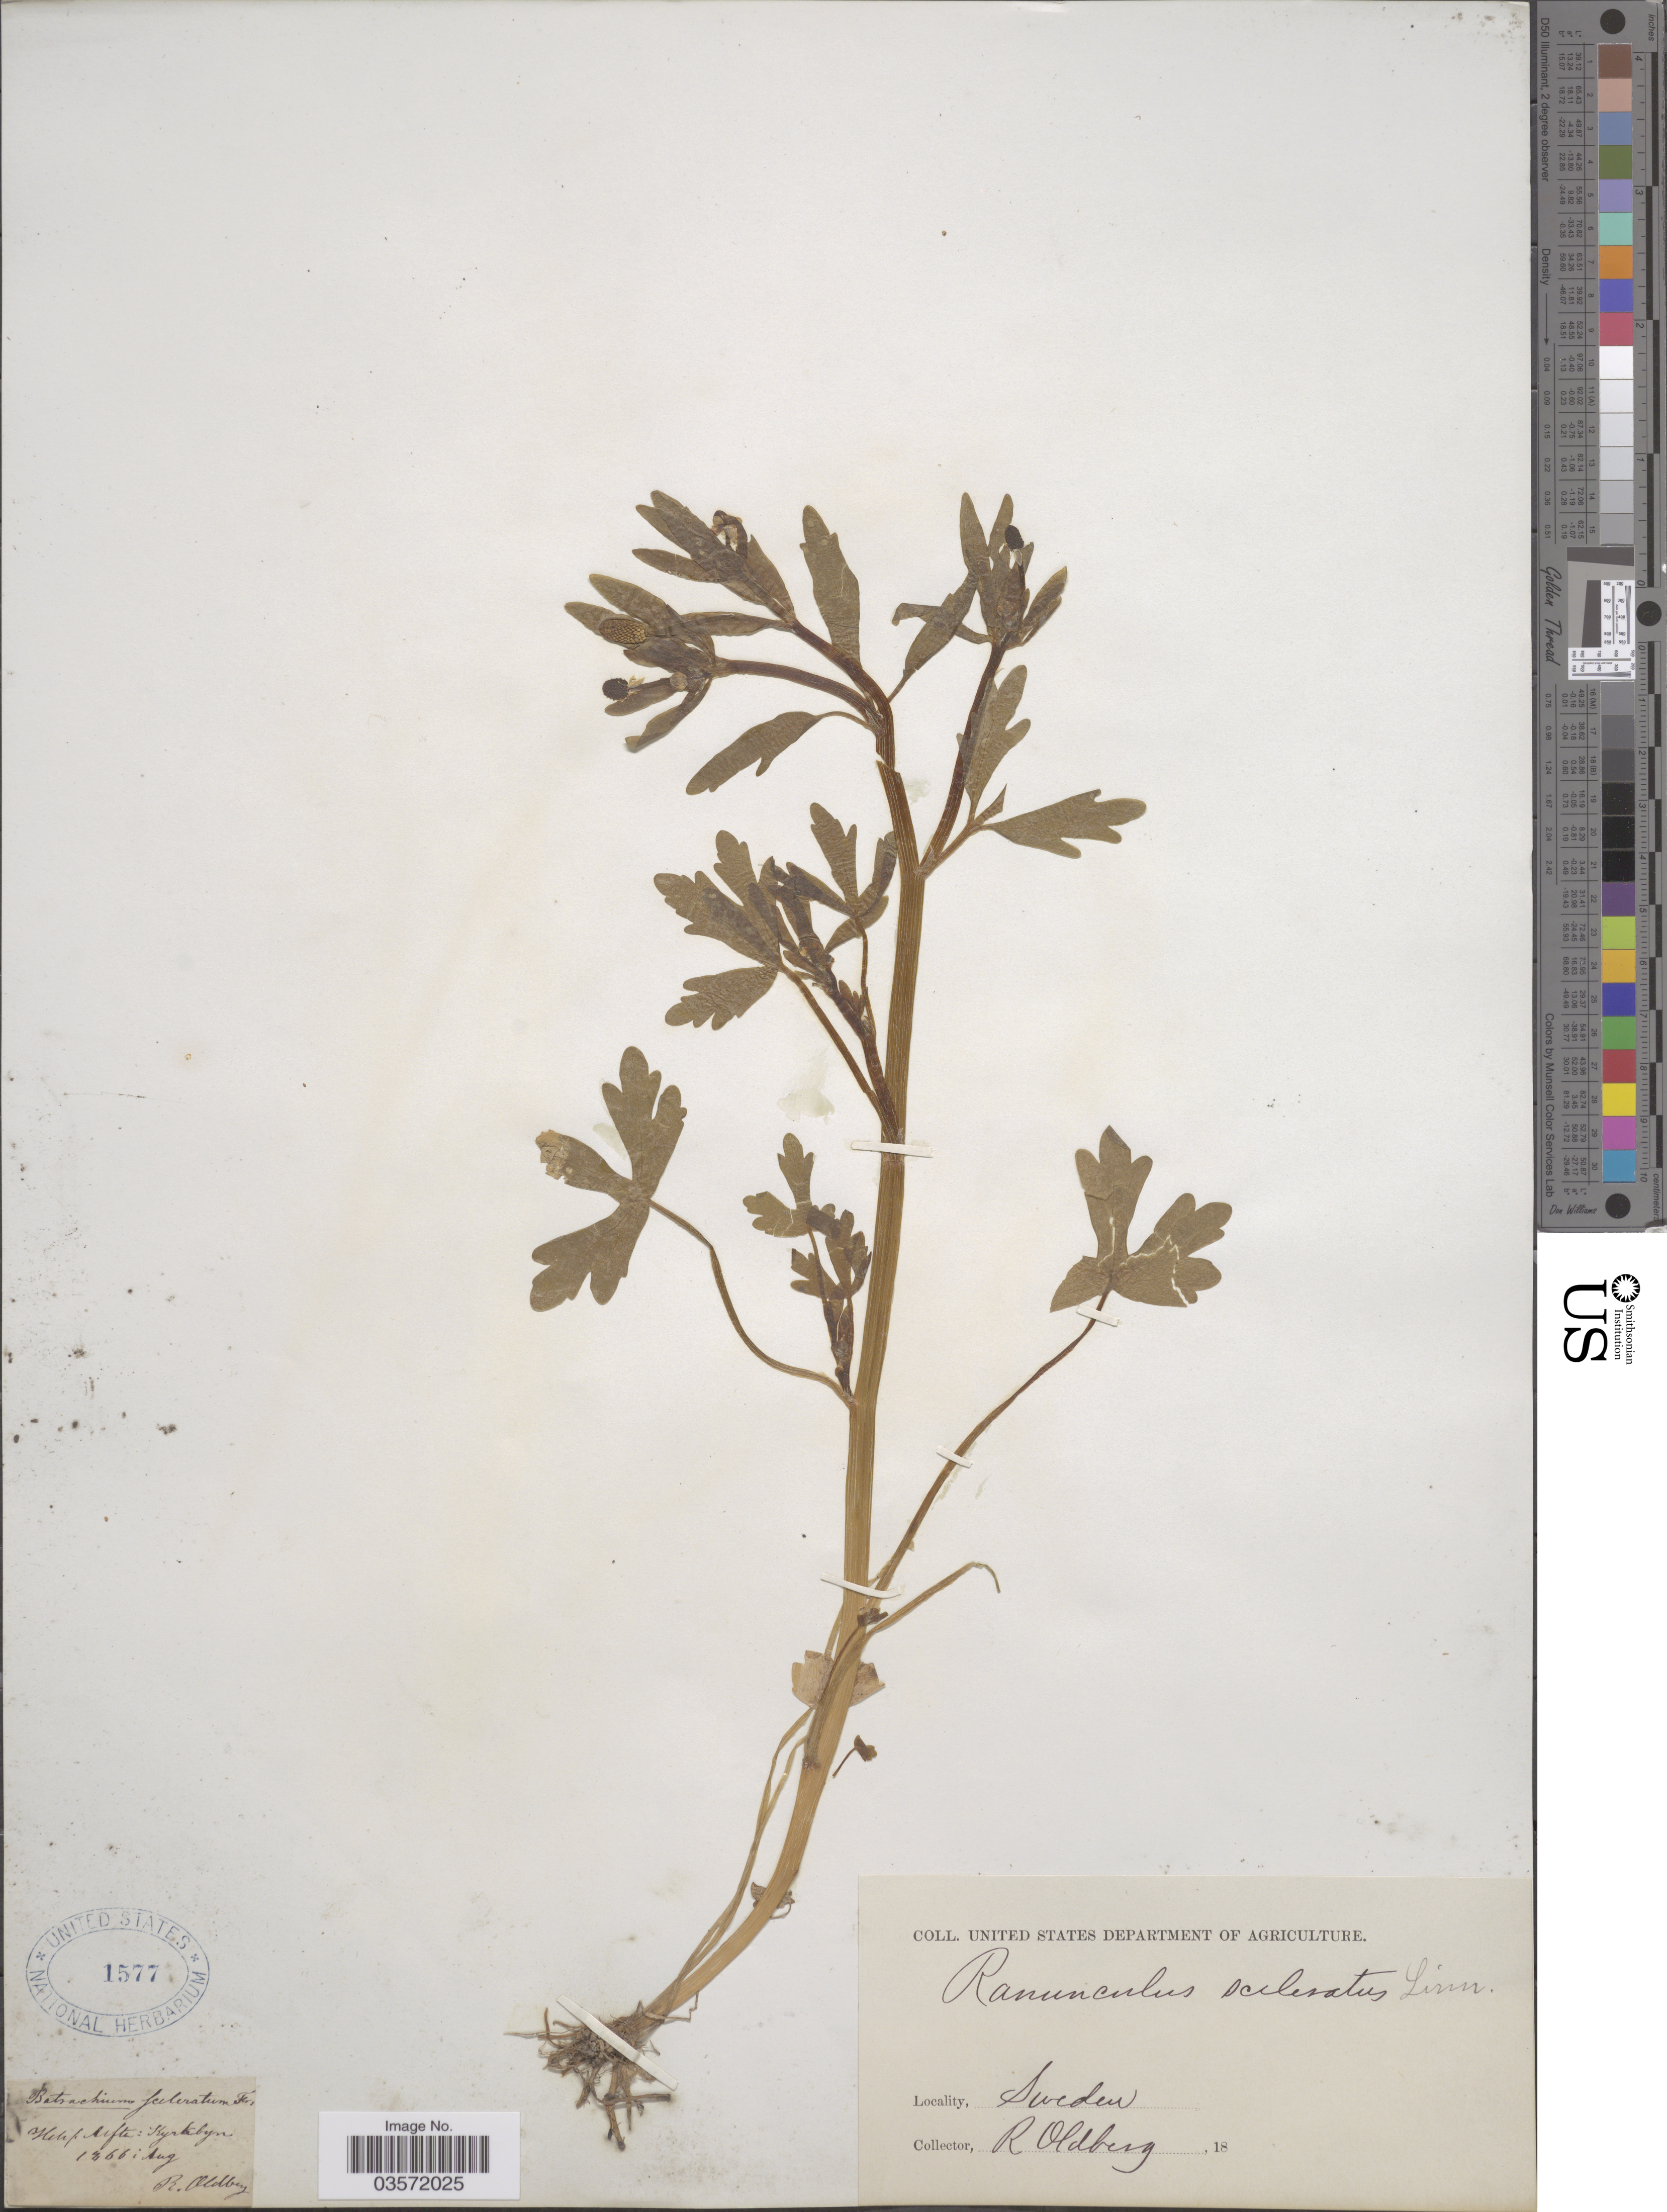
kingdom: Plantae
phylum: Tracheophyta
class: Magnoliopsida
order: Ranunculales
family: Ranunculaceae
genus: Ranunculus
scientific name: Ranunculus sceleratus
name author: L.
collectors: R. Oldberg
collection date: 1866-08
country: Sweden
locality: Helsl Alfta: Kyrkbyn.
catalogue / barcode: US 1577